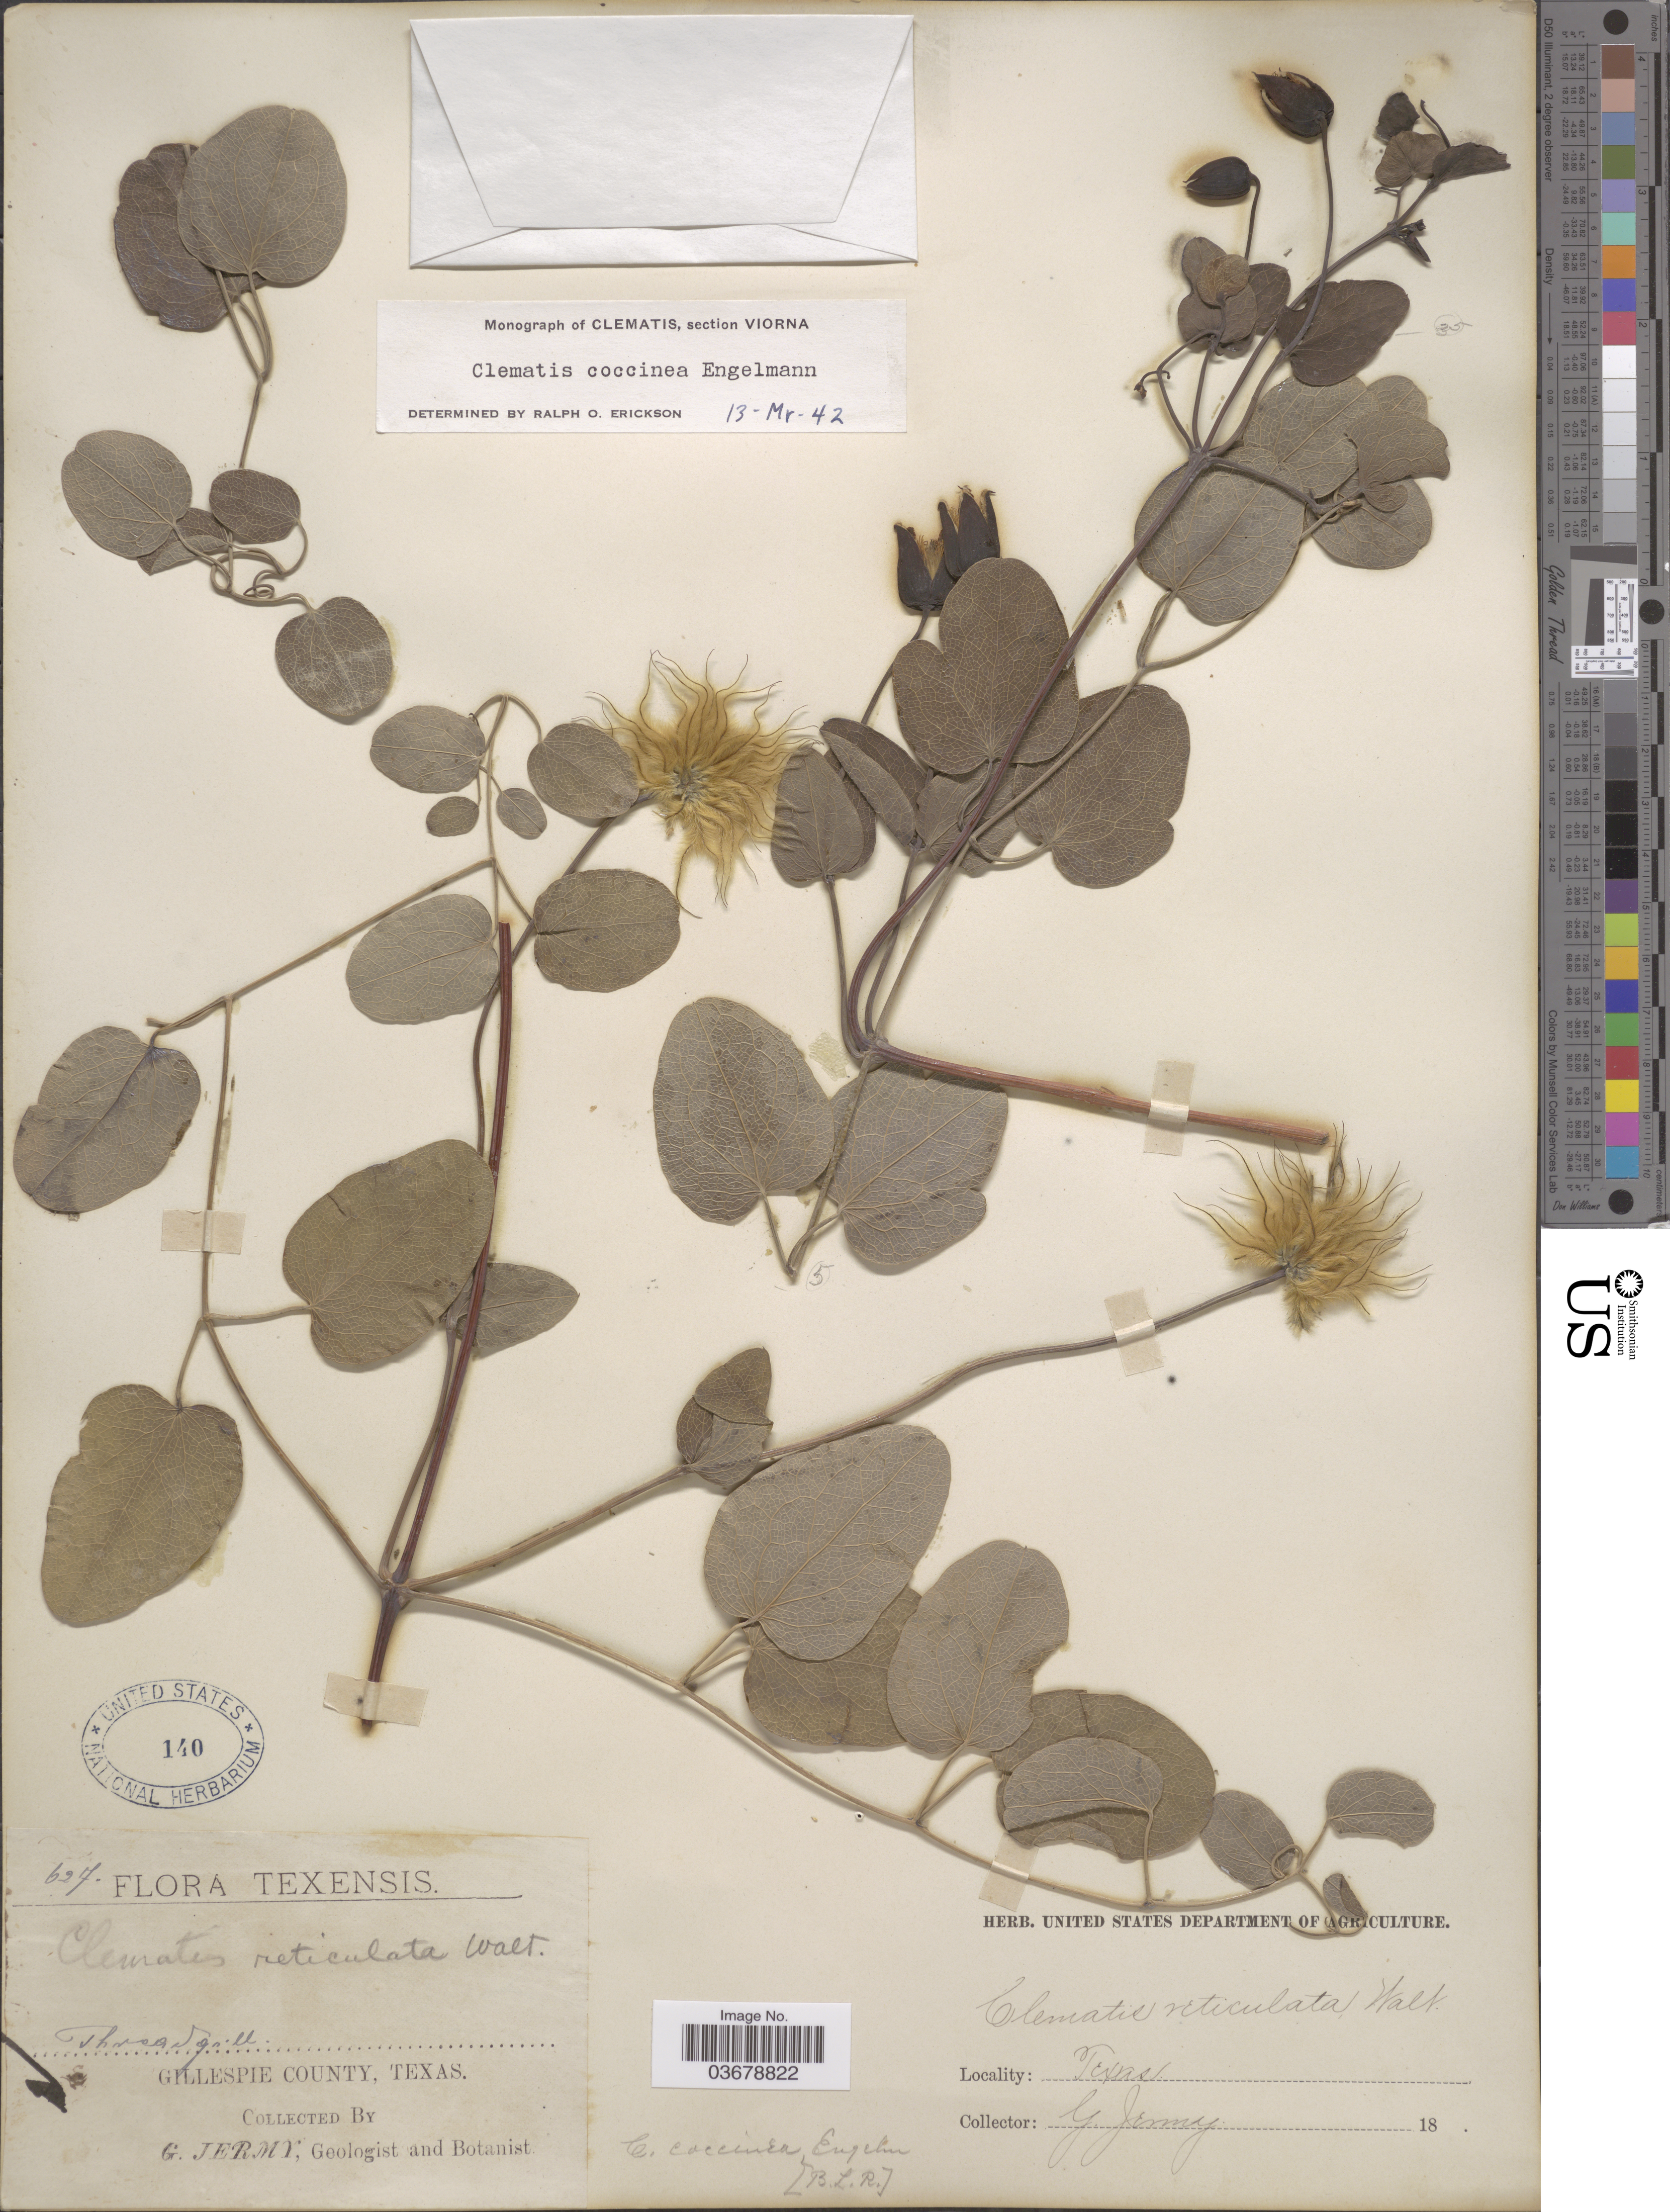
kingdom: Plantae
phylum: Tracheophyta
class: Magnoliopsida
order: Ranunculales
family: Ranunculaceae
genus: Clematis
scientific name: Clematis texensis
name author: Buckley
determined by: Strong, M. T., (US), Smithsonian Institution - National Museum of Natural History (UNITED STATES)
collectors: G. Jermy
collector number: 627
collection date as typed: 18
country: United States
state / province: Texas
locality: Gillespie County.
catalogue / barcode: US 140